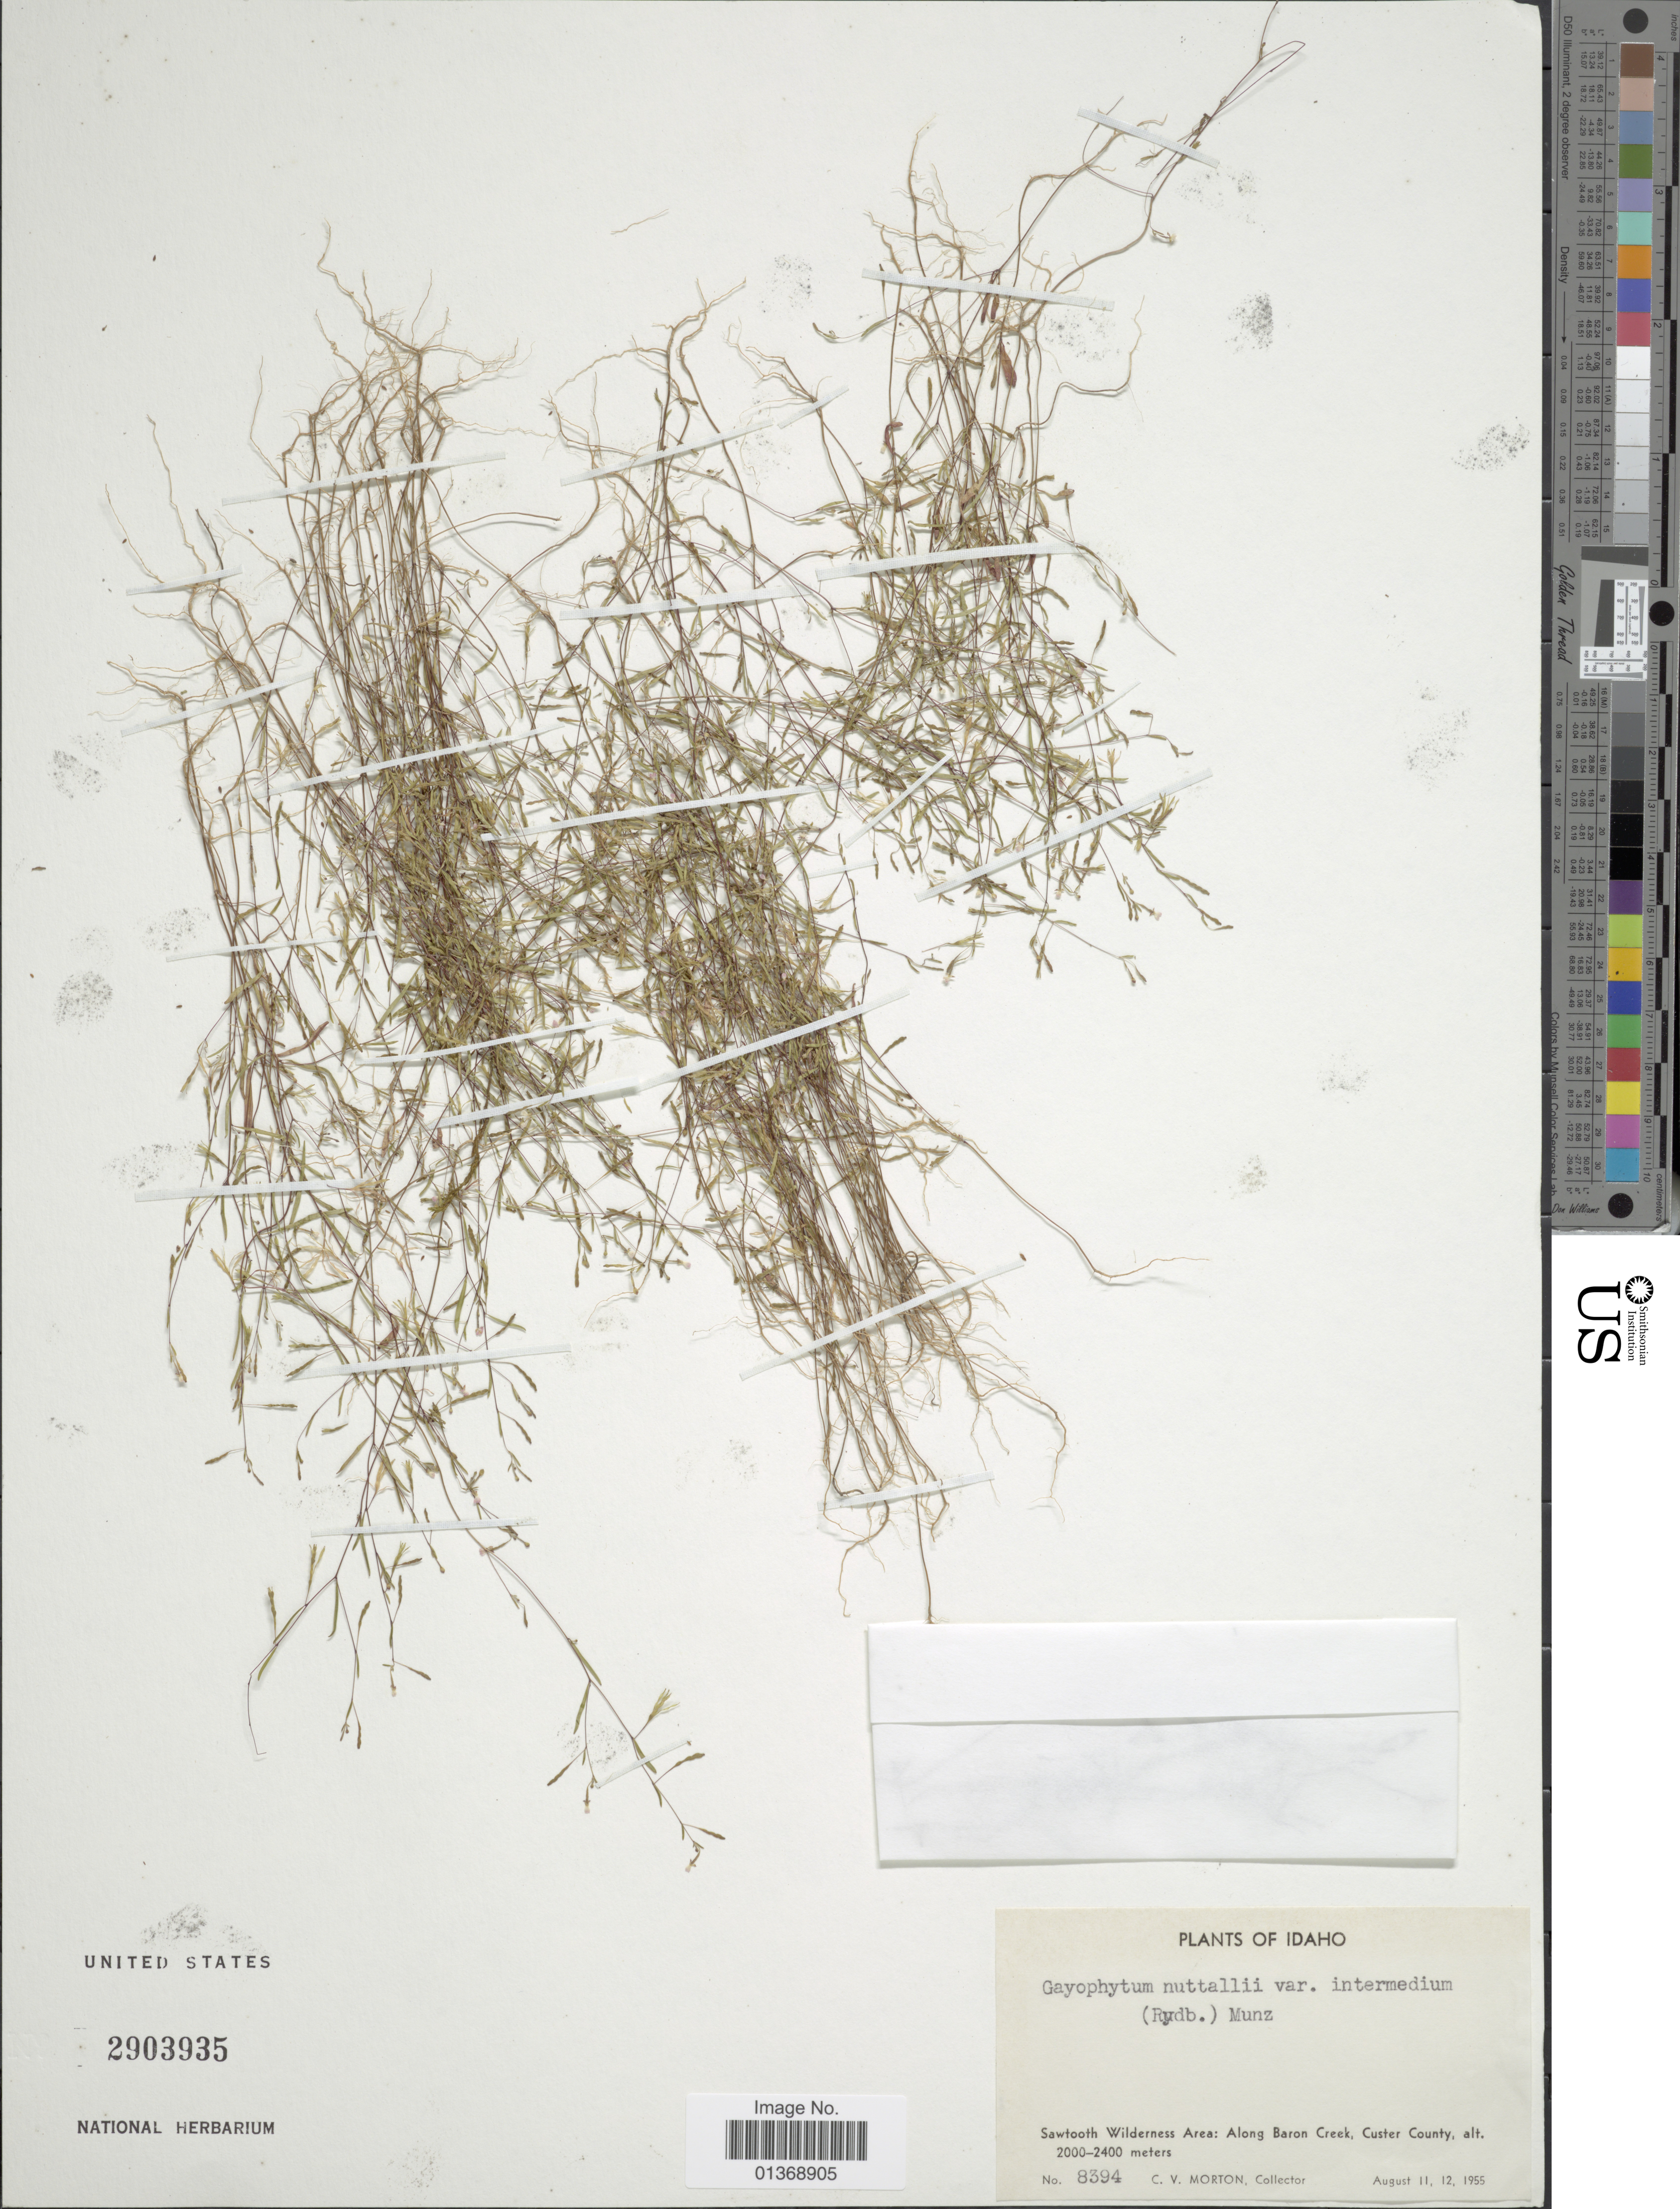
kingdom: Plantae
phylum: Tracheophyta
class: Magnoliopsida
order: Myrtales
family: Onagraceae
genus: Gayophytum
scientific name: Gayophytum diffusum subsp. parviflorum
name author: F. H. Lewis & Szweyk.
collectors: C. V. Morton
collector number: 8394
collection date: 1955-08-11/1955-08-12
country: United States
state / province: Idaho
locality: Sawtooth Wilderness Area: Along Baron Creek, Custer County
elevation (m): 2000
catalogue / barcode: US 2903935